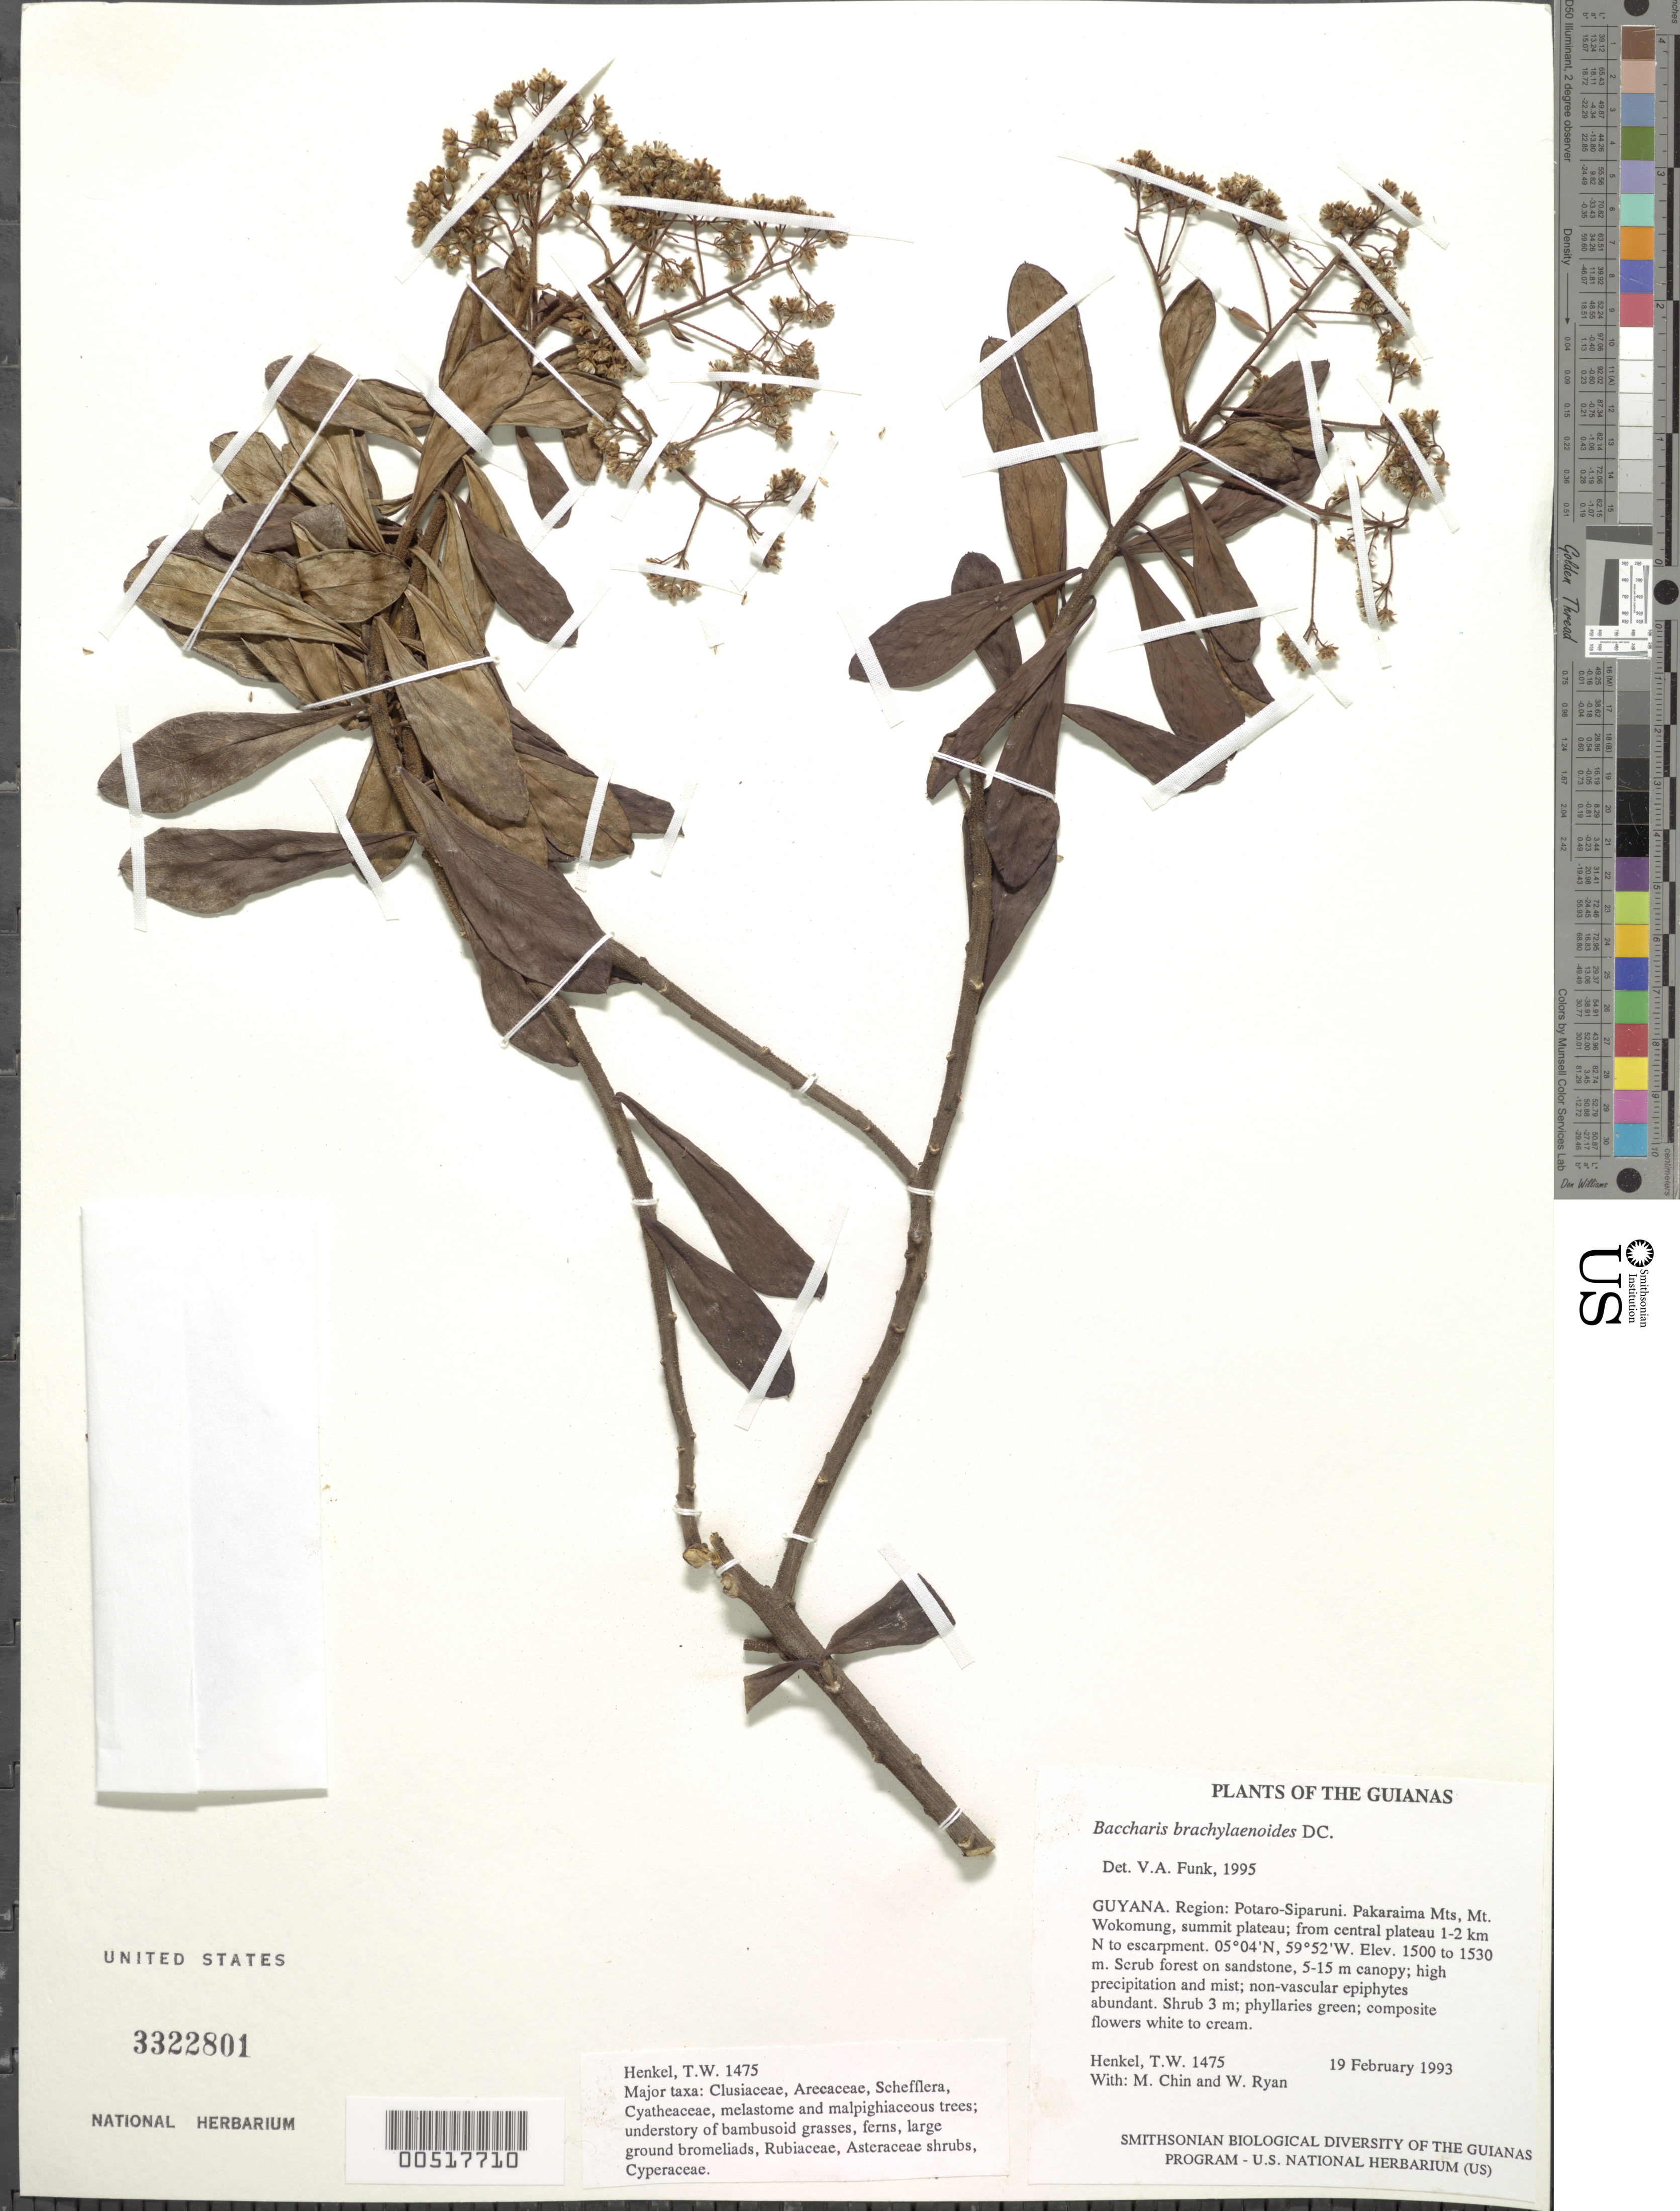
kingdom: Plantae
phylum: Tracheophyta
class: Magnoliopsida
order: Asterales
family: Asteraceae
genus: Baccharis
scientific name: Baccharis brachylaenoides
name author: DC.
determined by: Funk, Vicki A., (BOT), Smithsonian Institution - National Museum of Natural History (UNITED STATES)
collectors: T. Henkel, M. Chin & W. Ryan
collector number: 1475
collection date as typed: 19 February 1993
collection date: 1993-02-19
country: Guyana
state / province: Potaro-Siparuni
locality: Pakaraima Mts, Mt. Wokomung, summit plateau; from central plateau 1-2 km N to escarpment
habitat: Scrub forest on sandstone, 5-15 m canopy; high precipitation and mist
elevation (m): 1500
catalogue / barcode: US 3322801